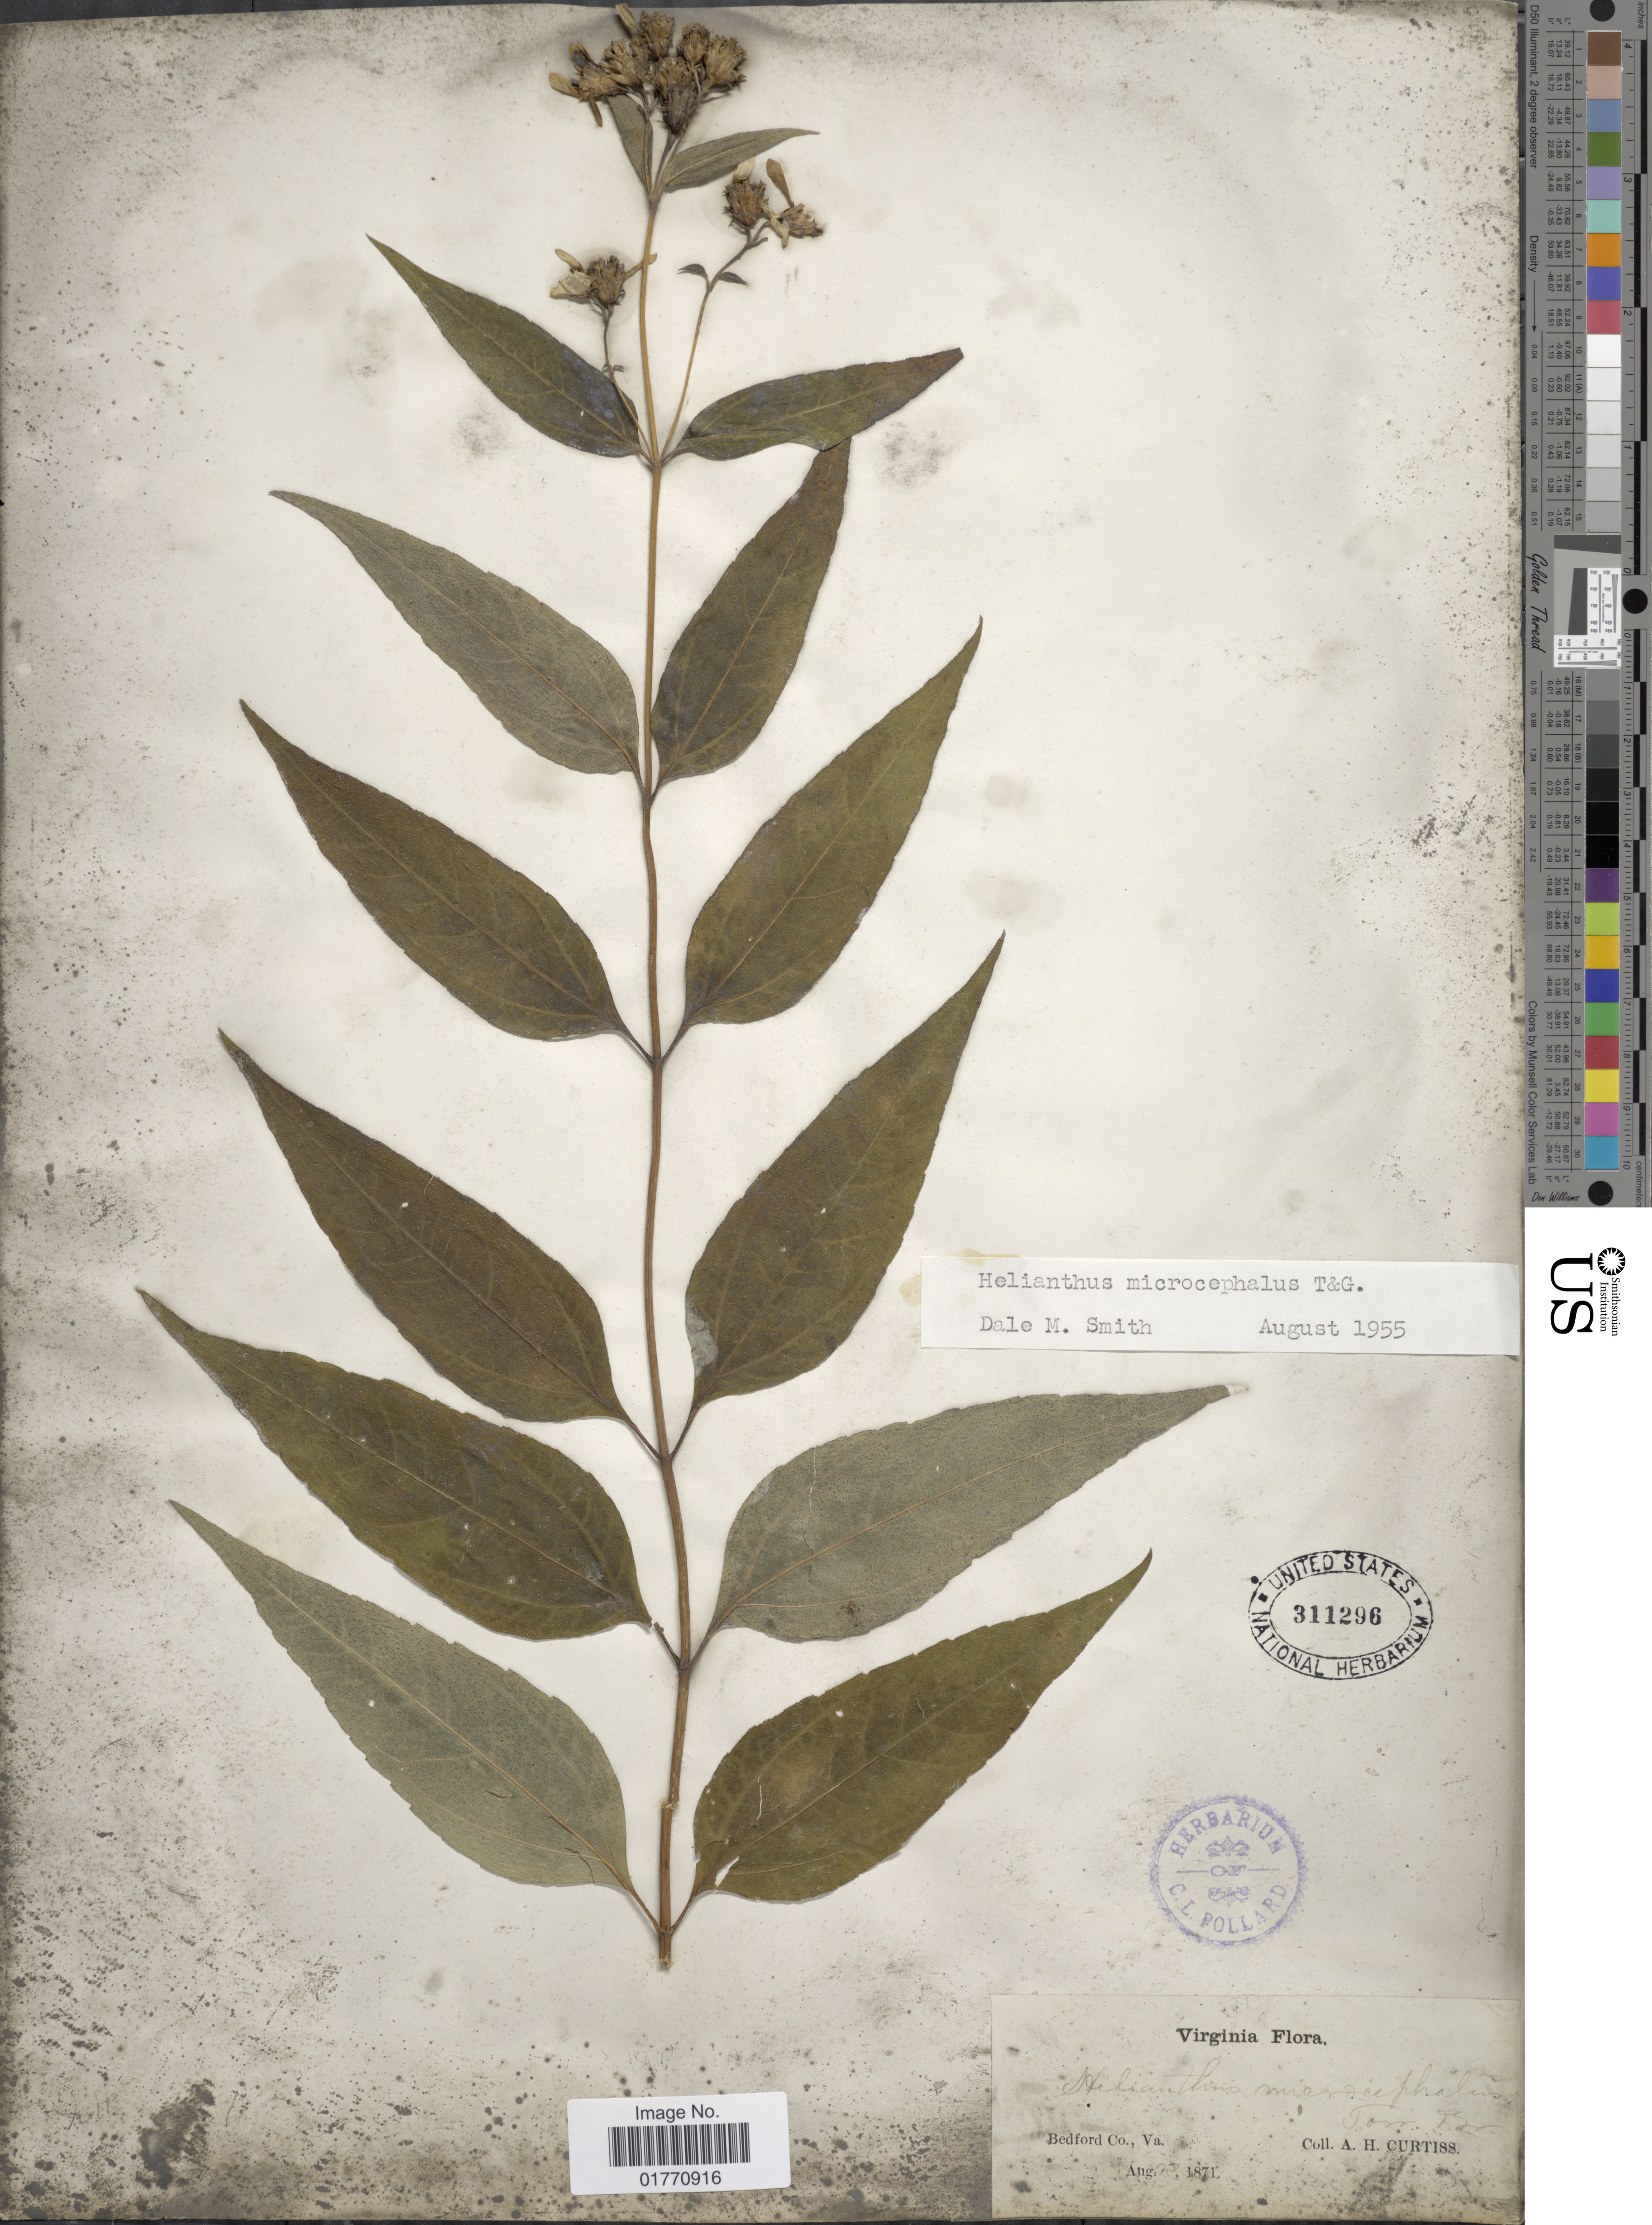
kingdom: Plantae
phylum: Tracheophyta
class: Magnoliopsida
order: Asterales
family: Asteraceae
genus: Helianthus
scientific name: Helianthus microcephalus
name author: Torr. & A. Gray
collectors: A. H. Curtiss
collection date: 1871-08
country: United States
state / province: Virginia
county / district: Bedford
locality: Bedford Co.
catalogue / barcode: US 311296